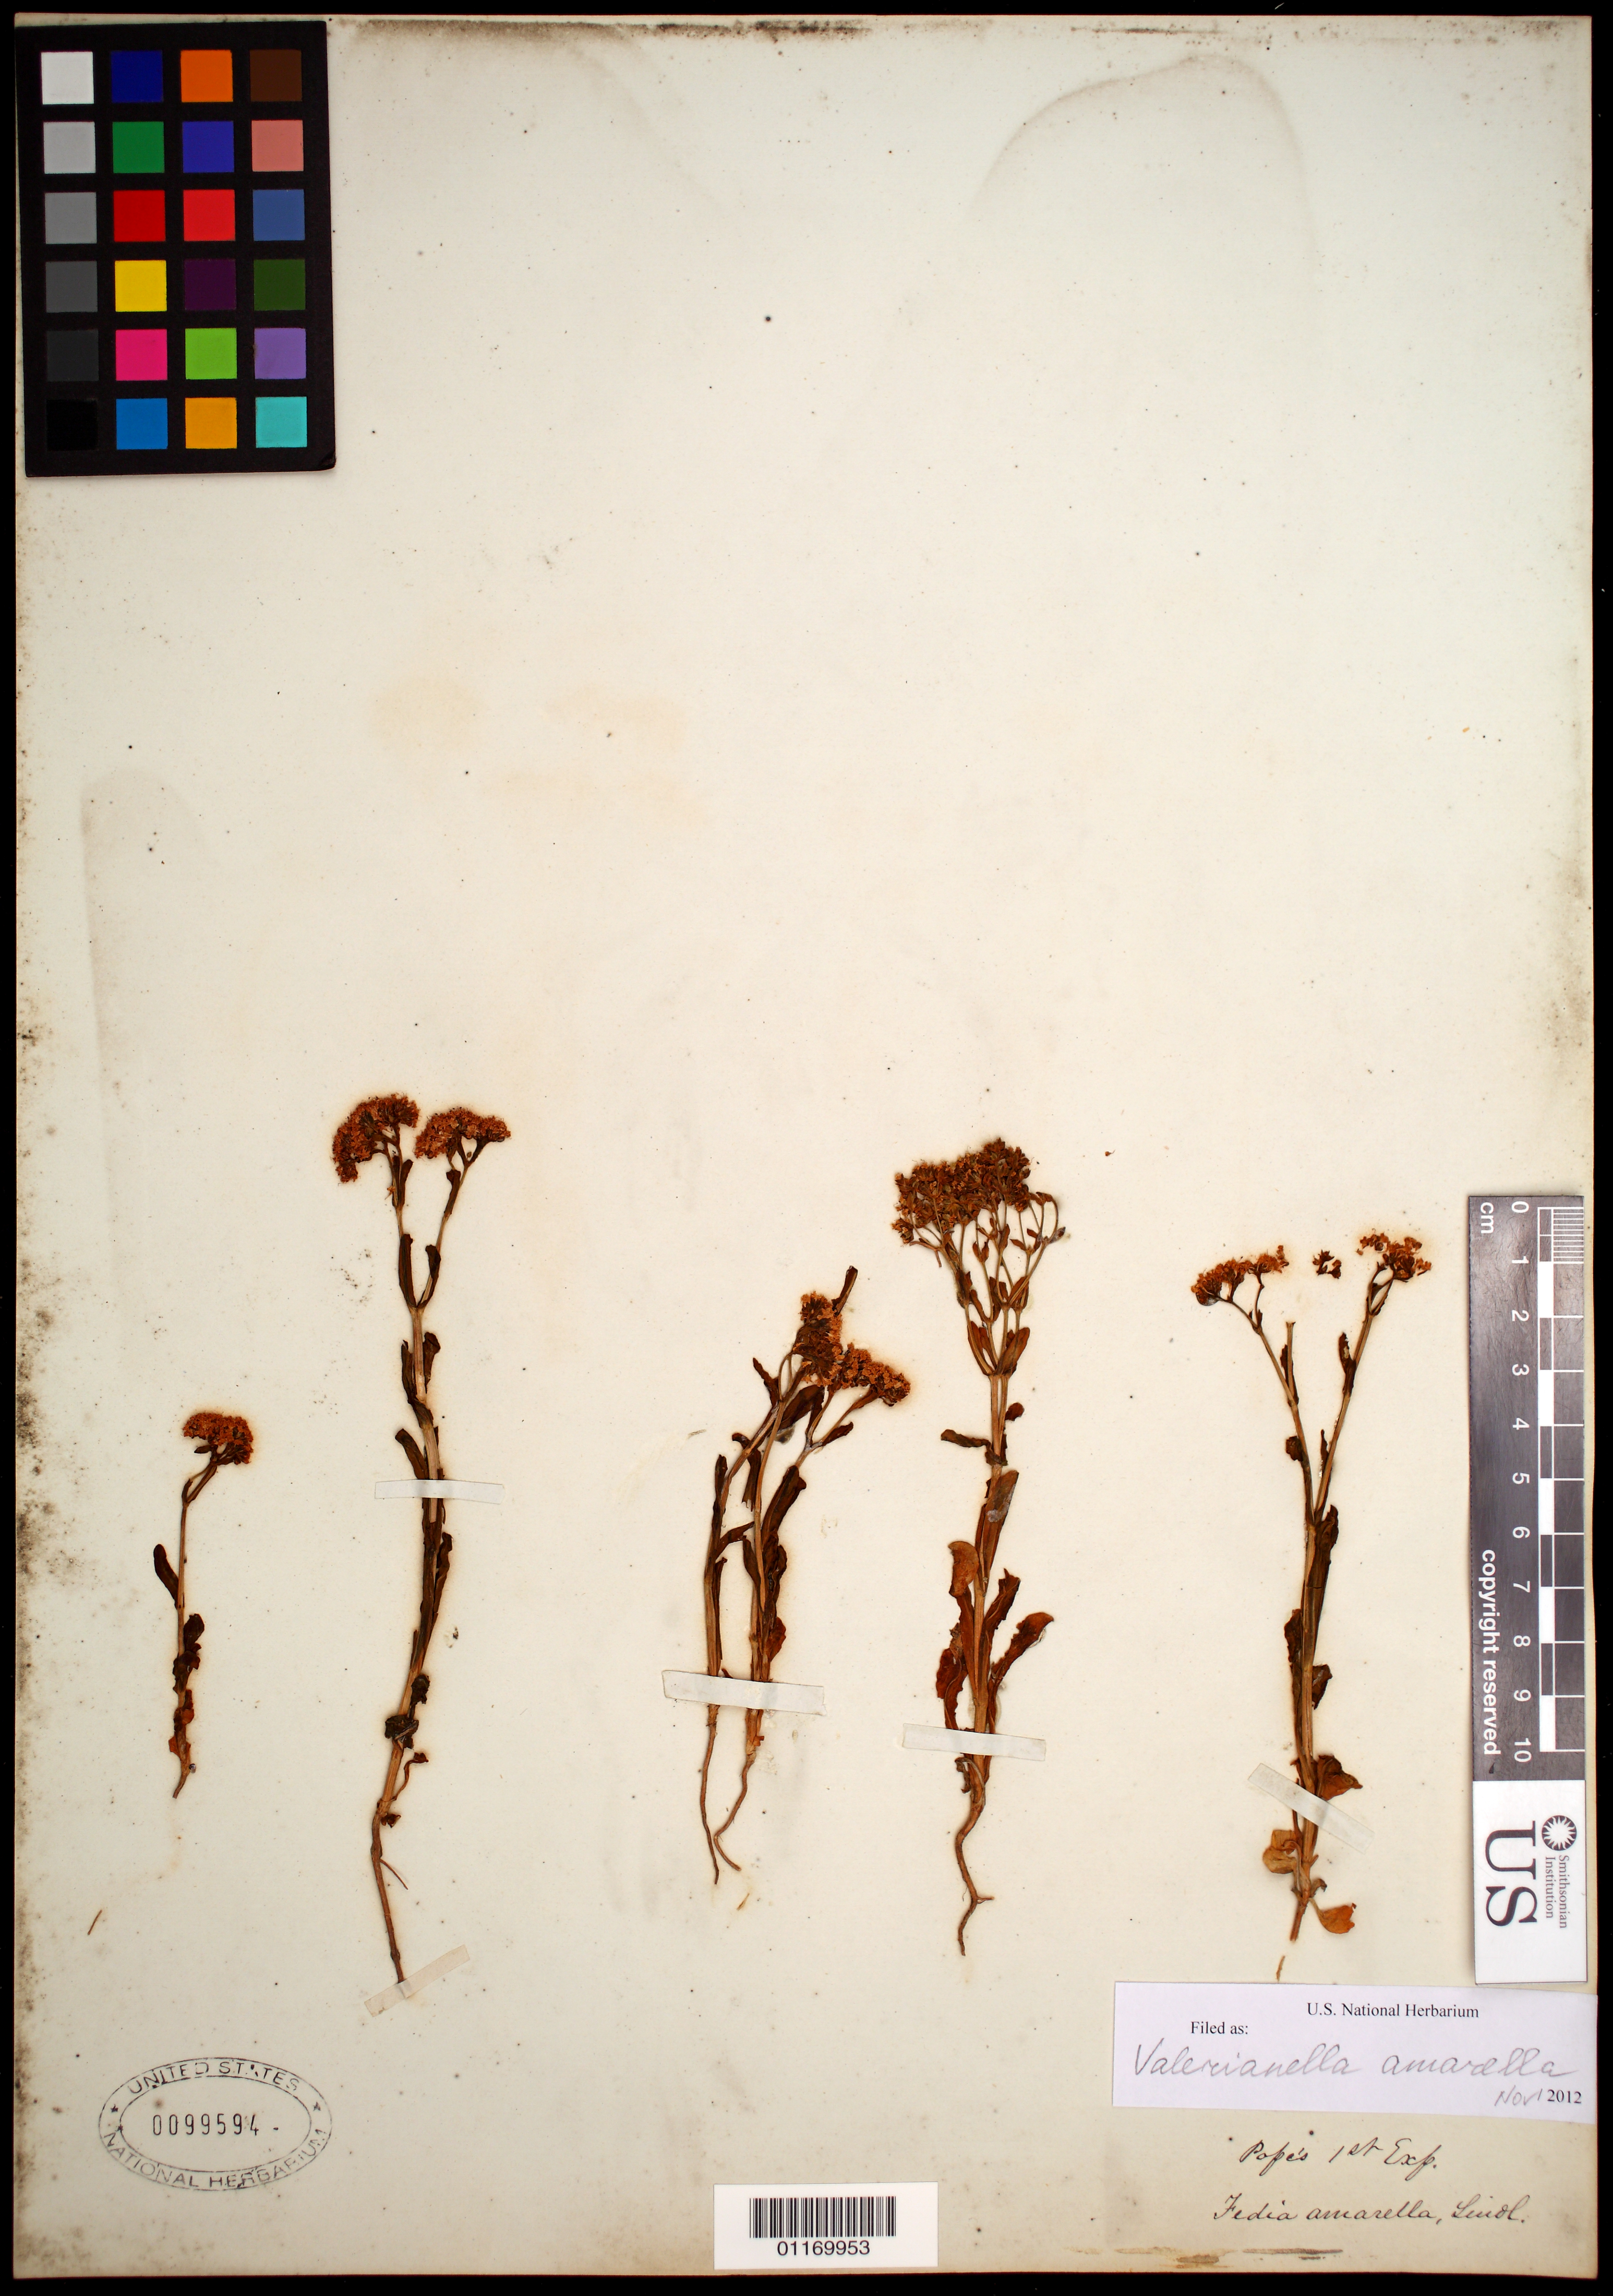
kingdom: Plantae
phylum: Tracheophyta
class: Magnoliopsida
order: Dipsacales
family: Caprifoliaceae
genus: Valerianella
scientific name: Valerianella amarella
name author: (Lindl. ex Engelm.) Krok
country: United States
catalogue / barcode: US 99594